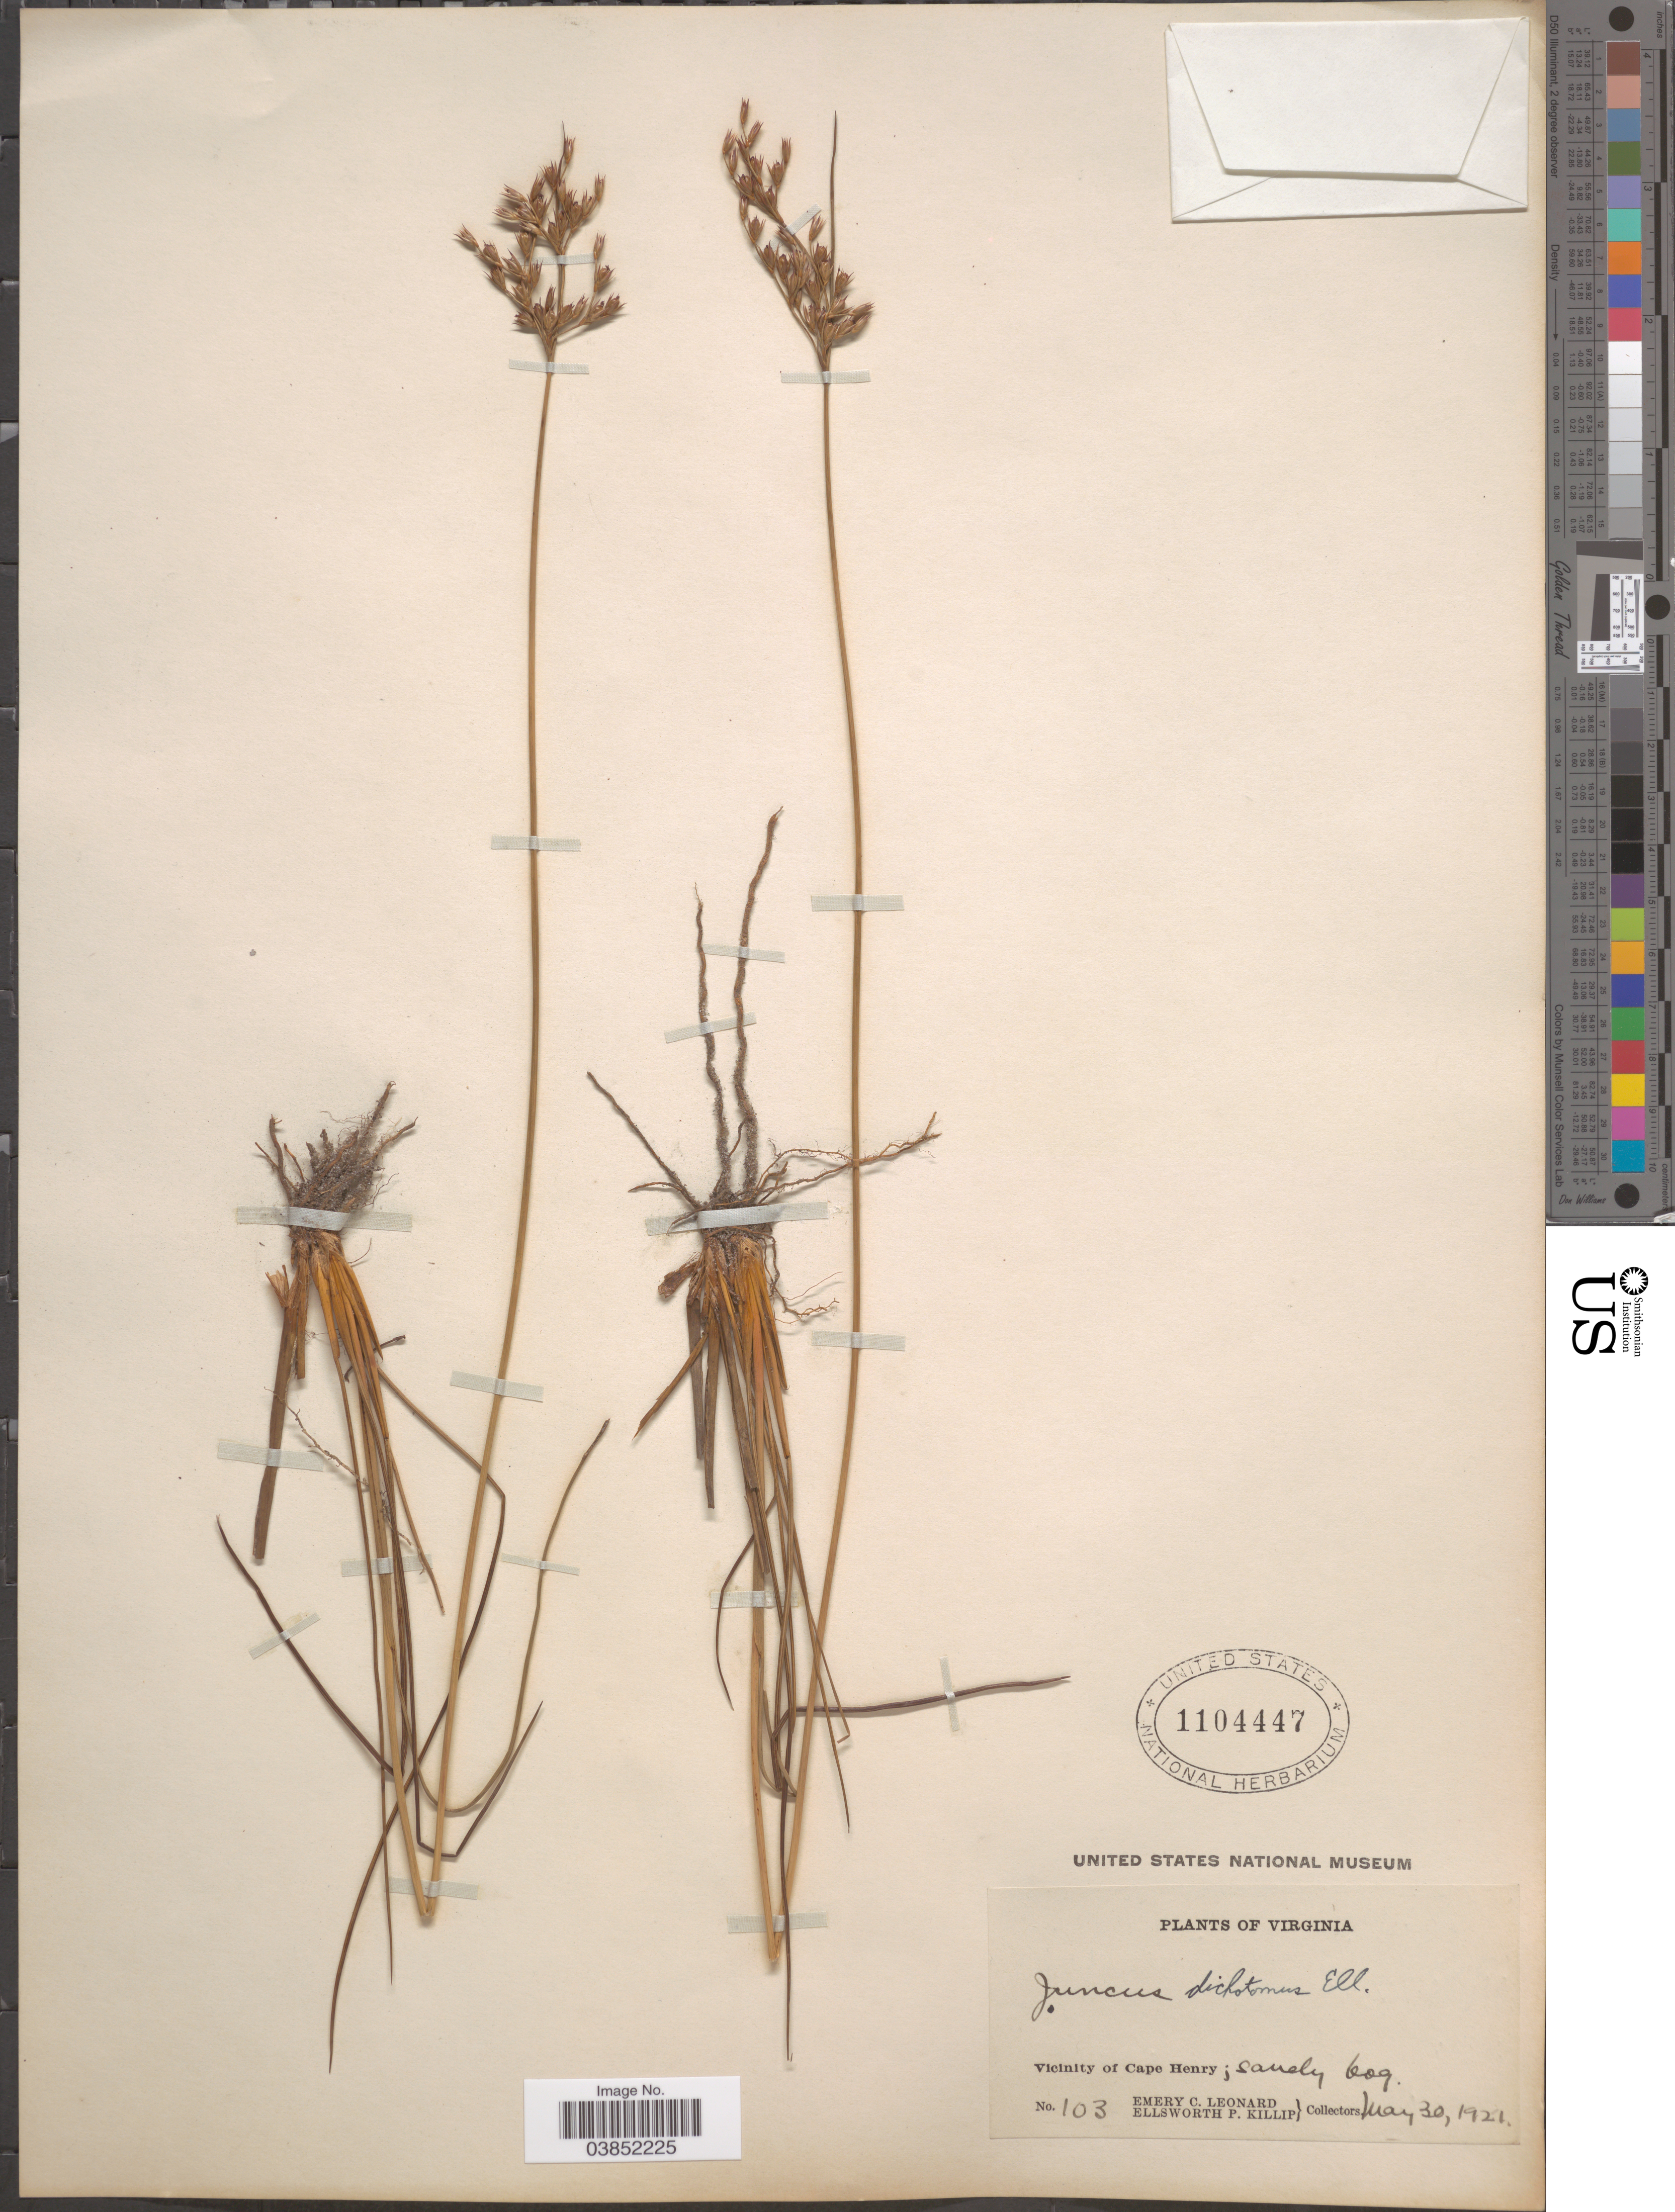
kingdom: Plantae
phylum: Tracheophyta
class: Liliopsida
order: Poales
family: Juncaceae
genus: Juncus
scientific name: Juncus dichotomus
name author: Elliott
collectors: E. C. Leonard & E. P. Killip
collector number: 103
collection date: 1921-05-30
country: United States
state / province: Virginia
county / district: City of Virginia Beach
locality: Vicinity of Cape Henry.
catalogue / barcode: US 1104447